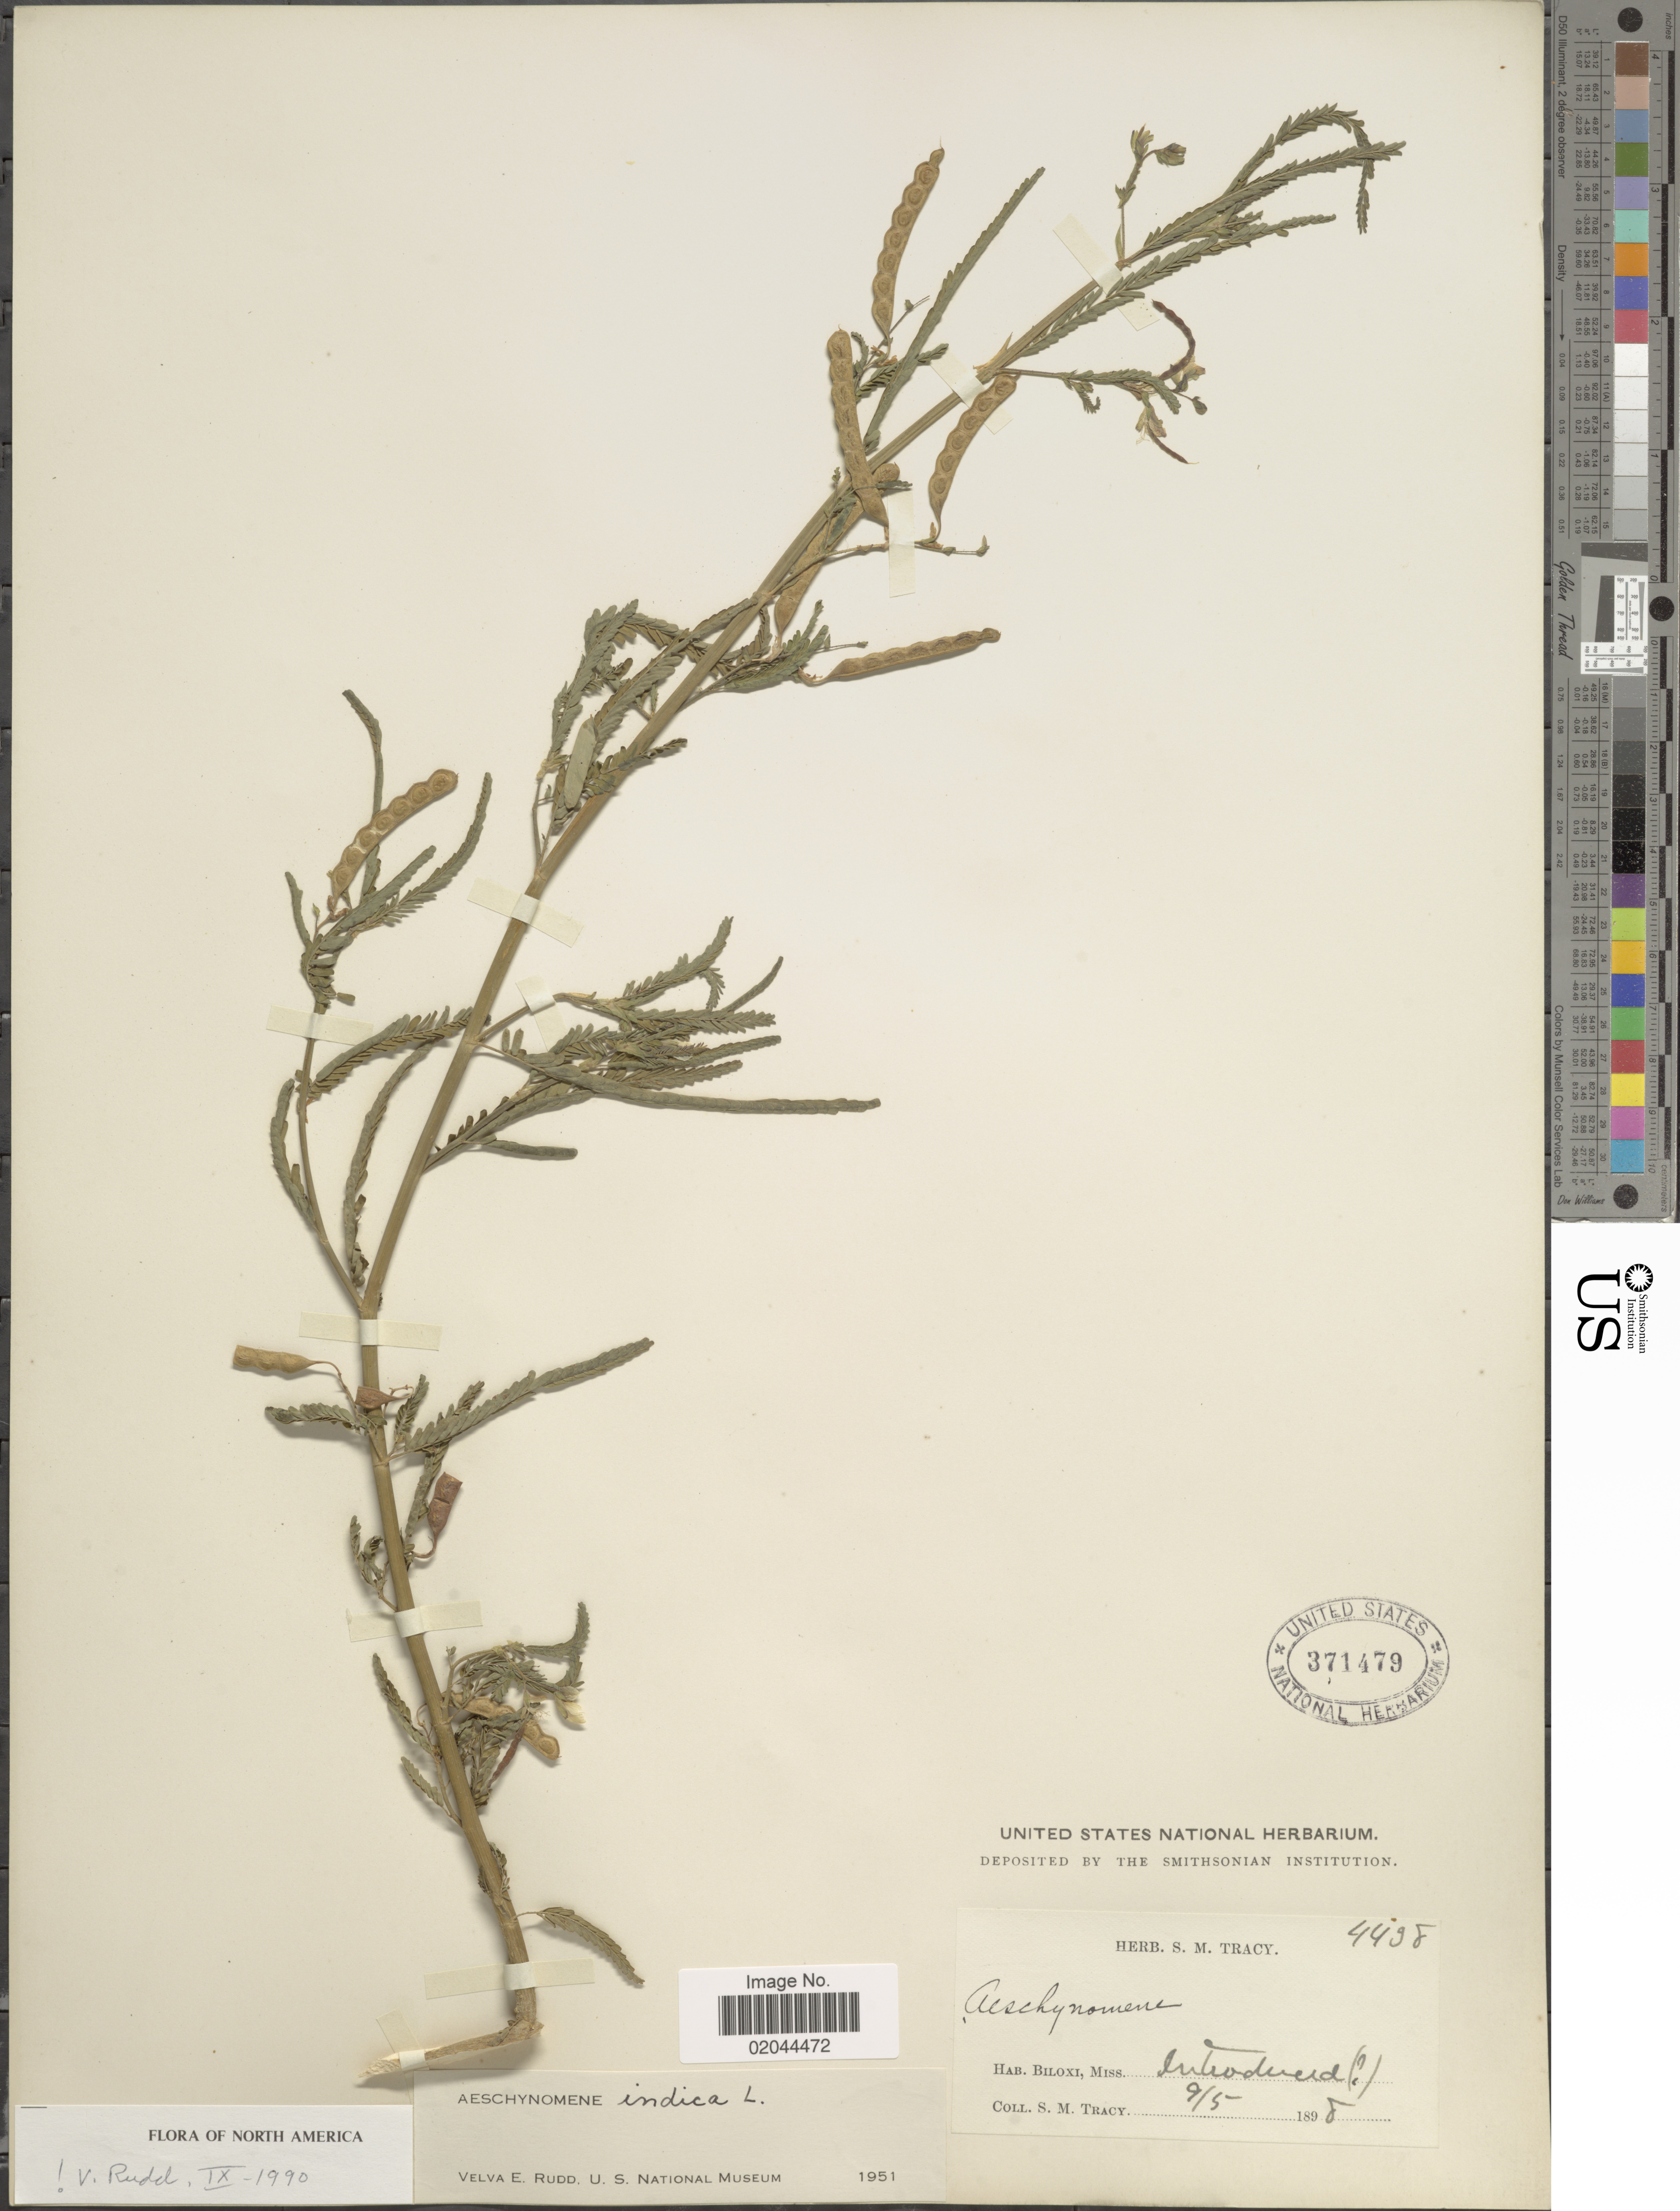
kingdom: Plantae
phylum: Tracheophyta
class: Magnoliopsida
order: Fabales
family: Fabaceae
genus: Aeschynomene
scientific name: Aeschynomene indica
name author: L.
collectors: S. M. Tracy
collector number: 4438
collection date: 1898-09-05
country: United States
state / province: Mississippi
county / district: Harrison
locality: Biloxi, Introduced [unsure placement]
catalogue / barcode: US 371479